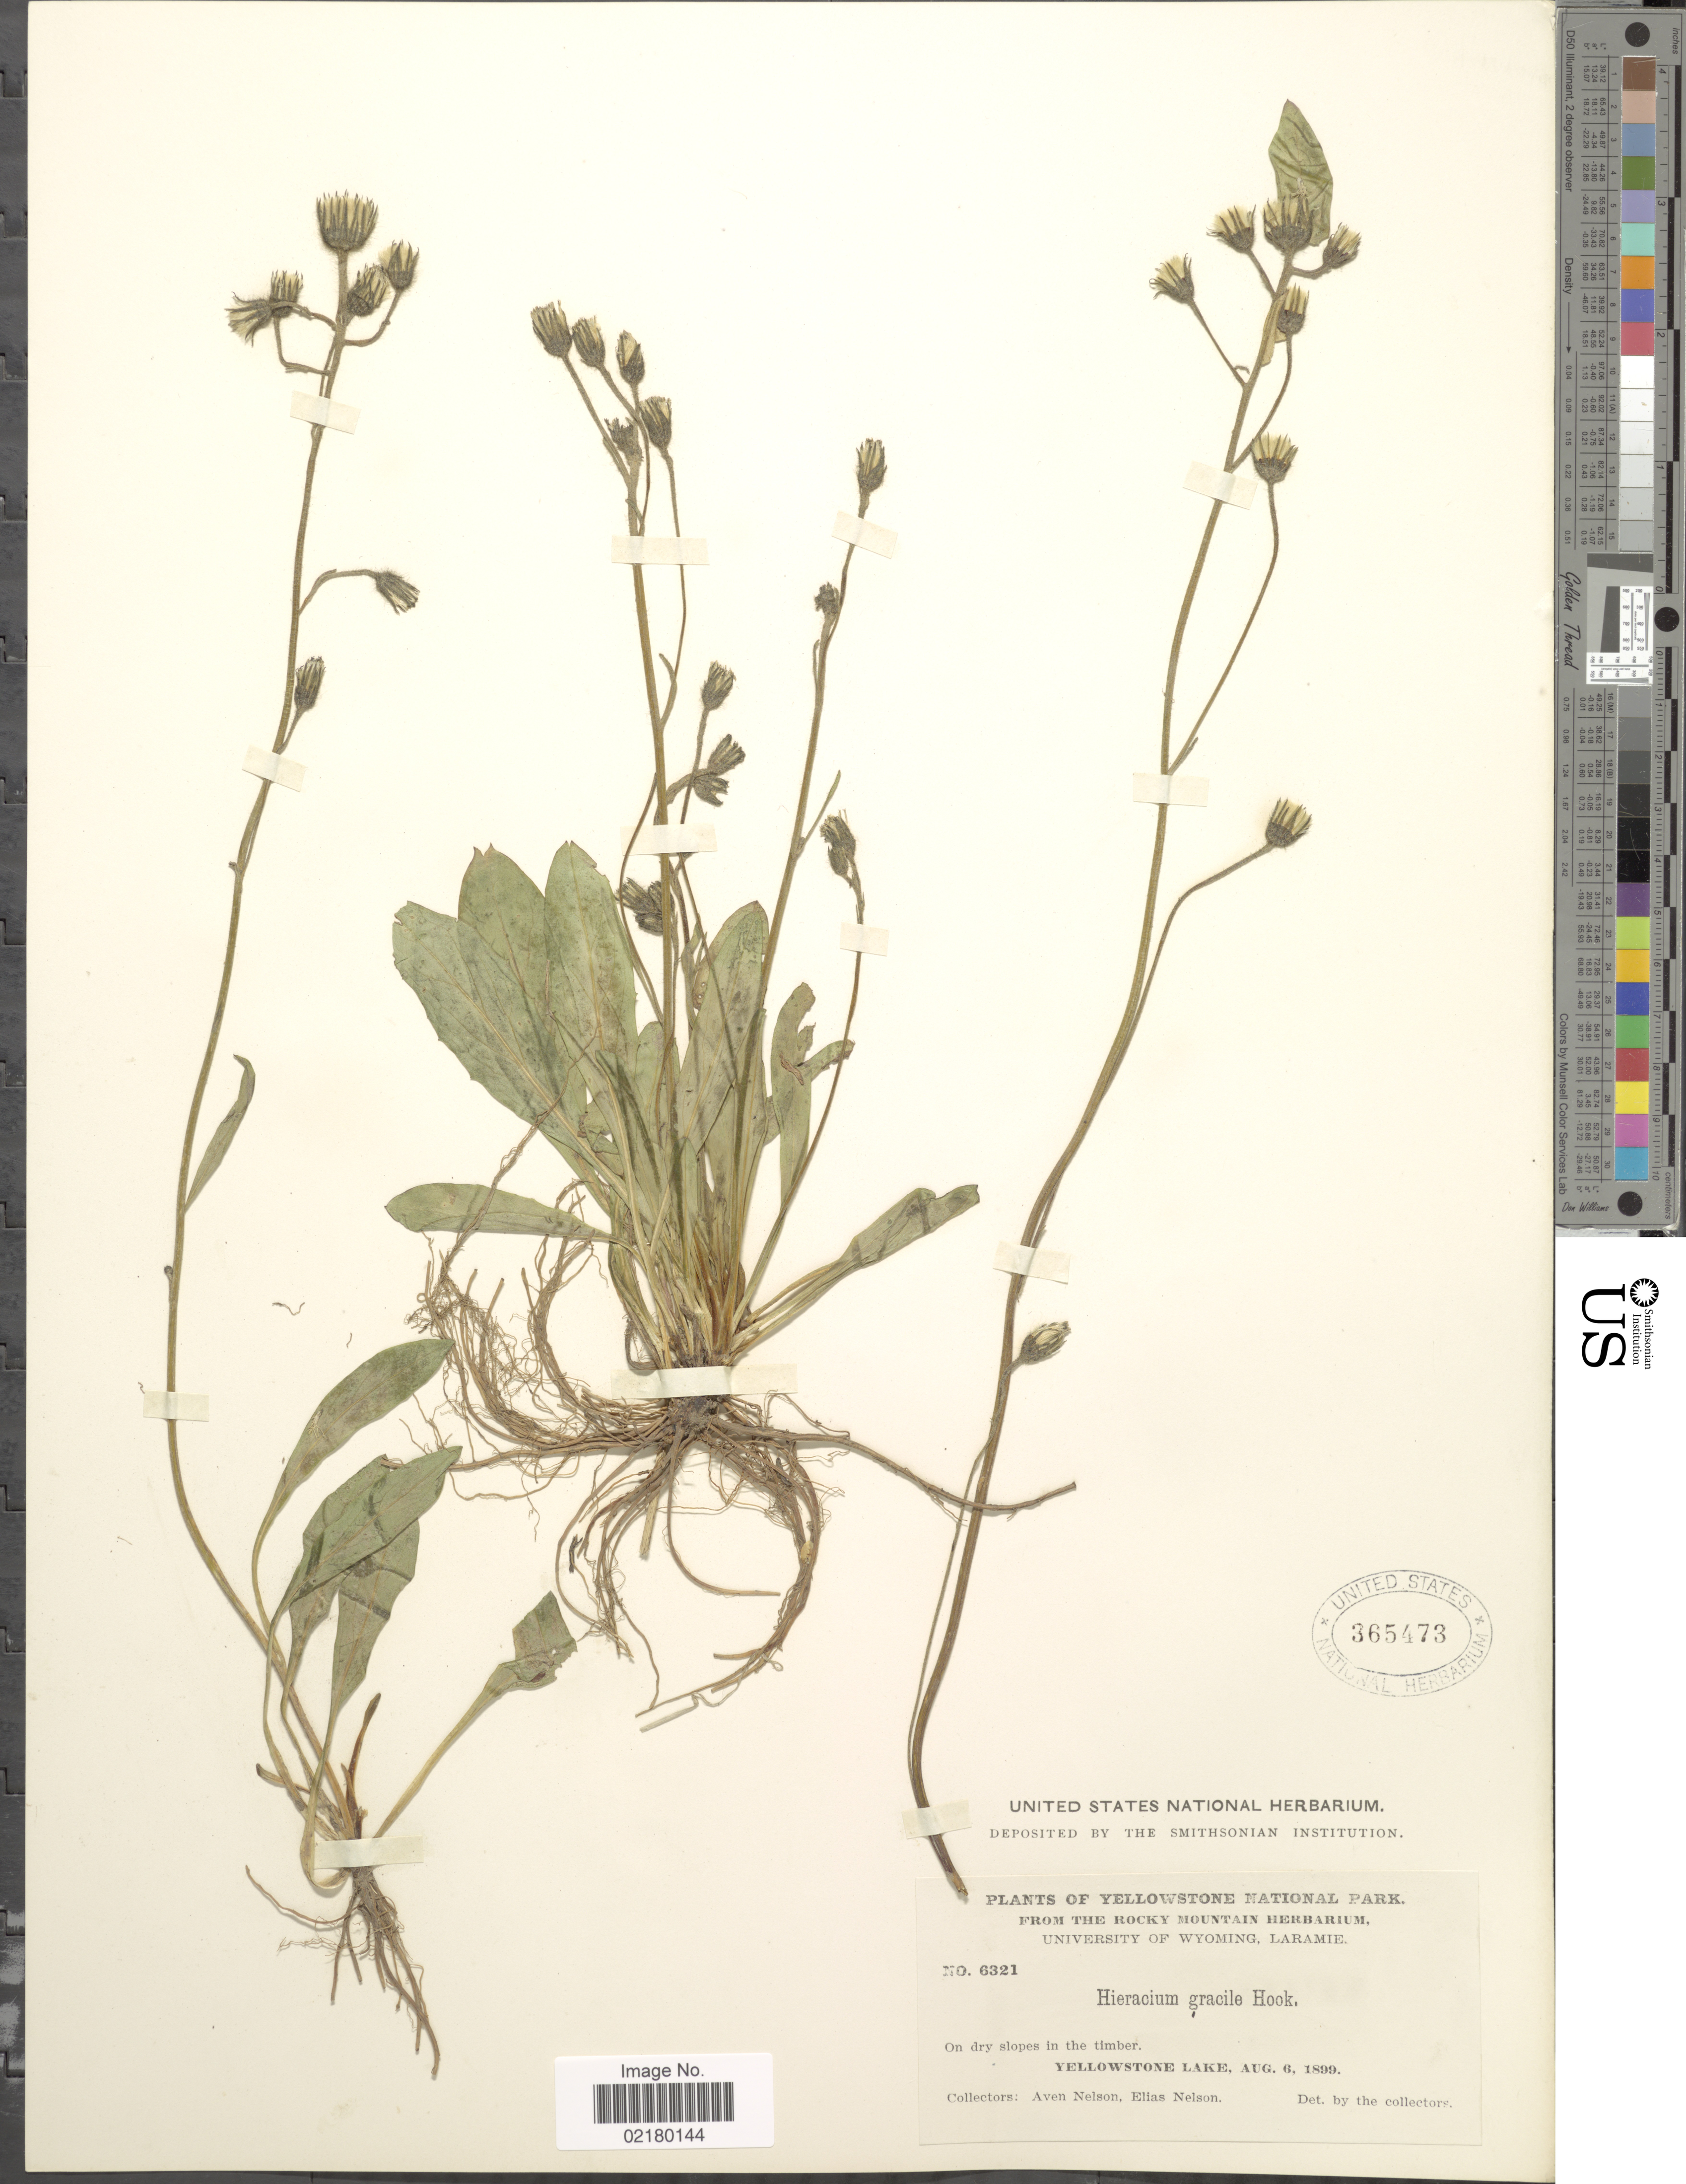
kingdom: Plantae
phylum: Tracheophyta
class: Magnoliopsida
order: Asterales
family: Asteraceae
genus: Hieracium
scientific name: Hieracium triste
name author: Willd. ex Spreng.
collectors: A. Nelson & E. Nelson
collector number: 6321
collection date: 1899-08-06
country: United States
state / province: Wyoming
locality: Yellowstone National Park, On dry slopes in the timber. Yellowstone Lake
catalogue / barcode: US 365473